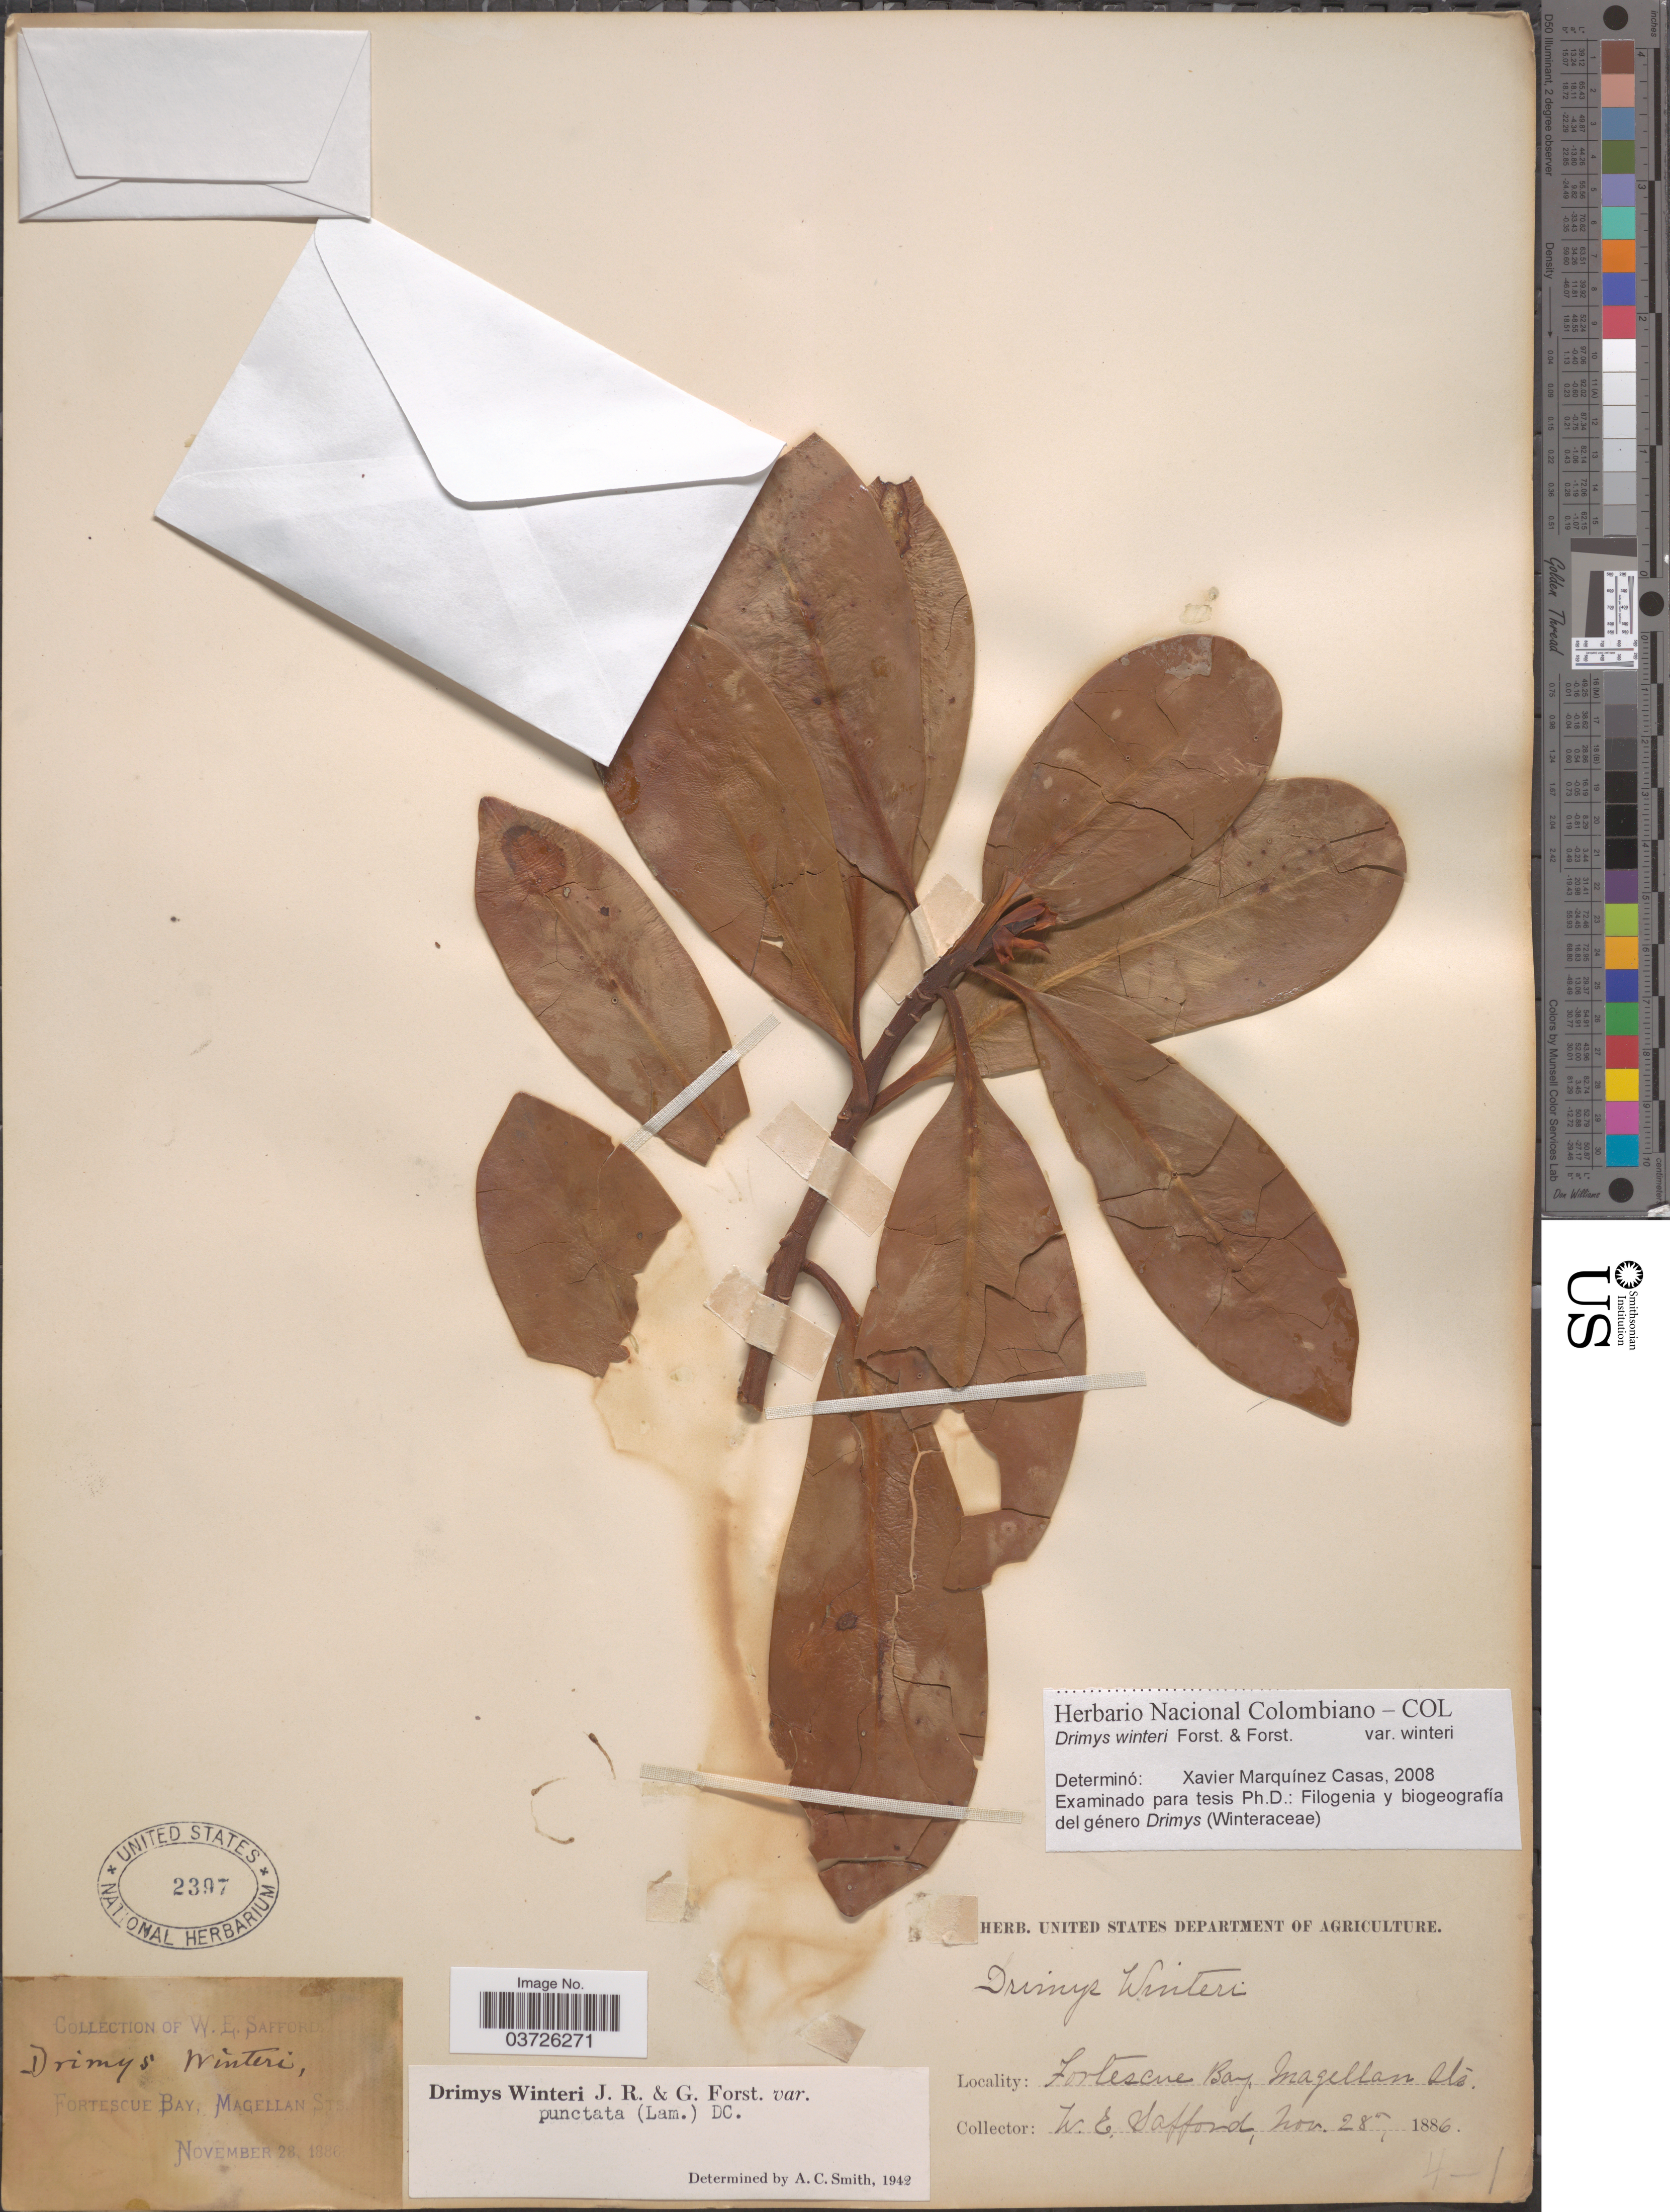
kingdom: Plantae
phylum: Tracheophyta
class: Magnoliopsida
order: Canellales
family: Winteraceae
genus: Drimys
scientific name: Drimys winteri var. winteri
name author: J.R. Forst. & G. Forst.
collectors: W. E. Safford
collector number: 4-1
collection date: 1886-11-28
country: Chile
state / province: Magallanes y de la Antártica Chilena (XII)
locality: Fortescue Bay, Magellan Sts.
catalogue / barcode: US 2397